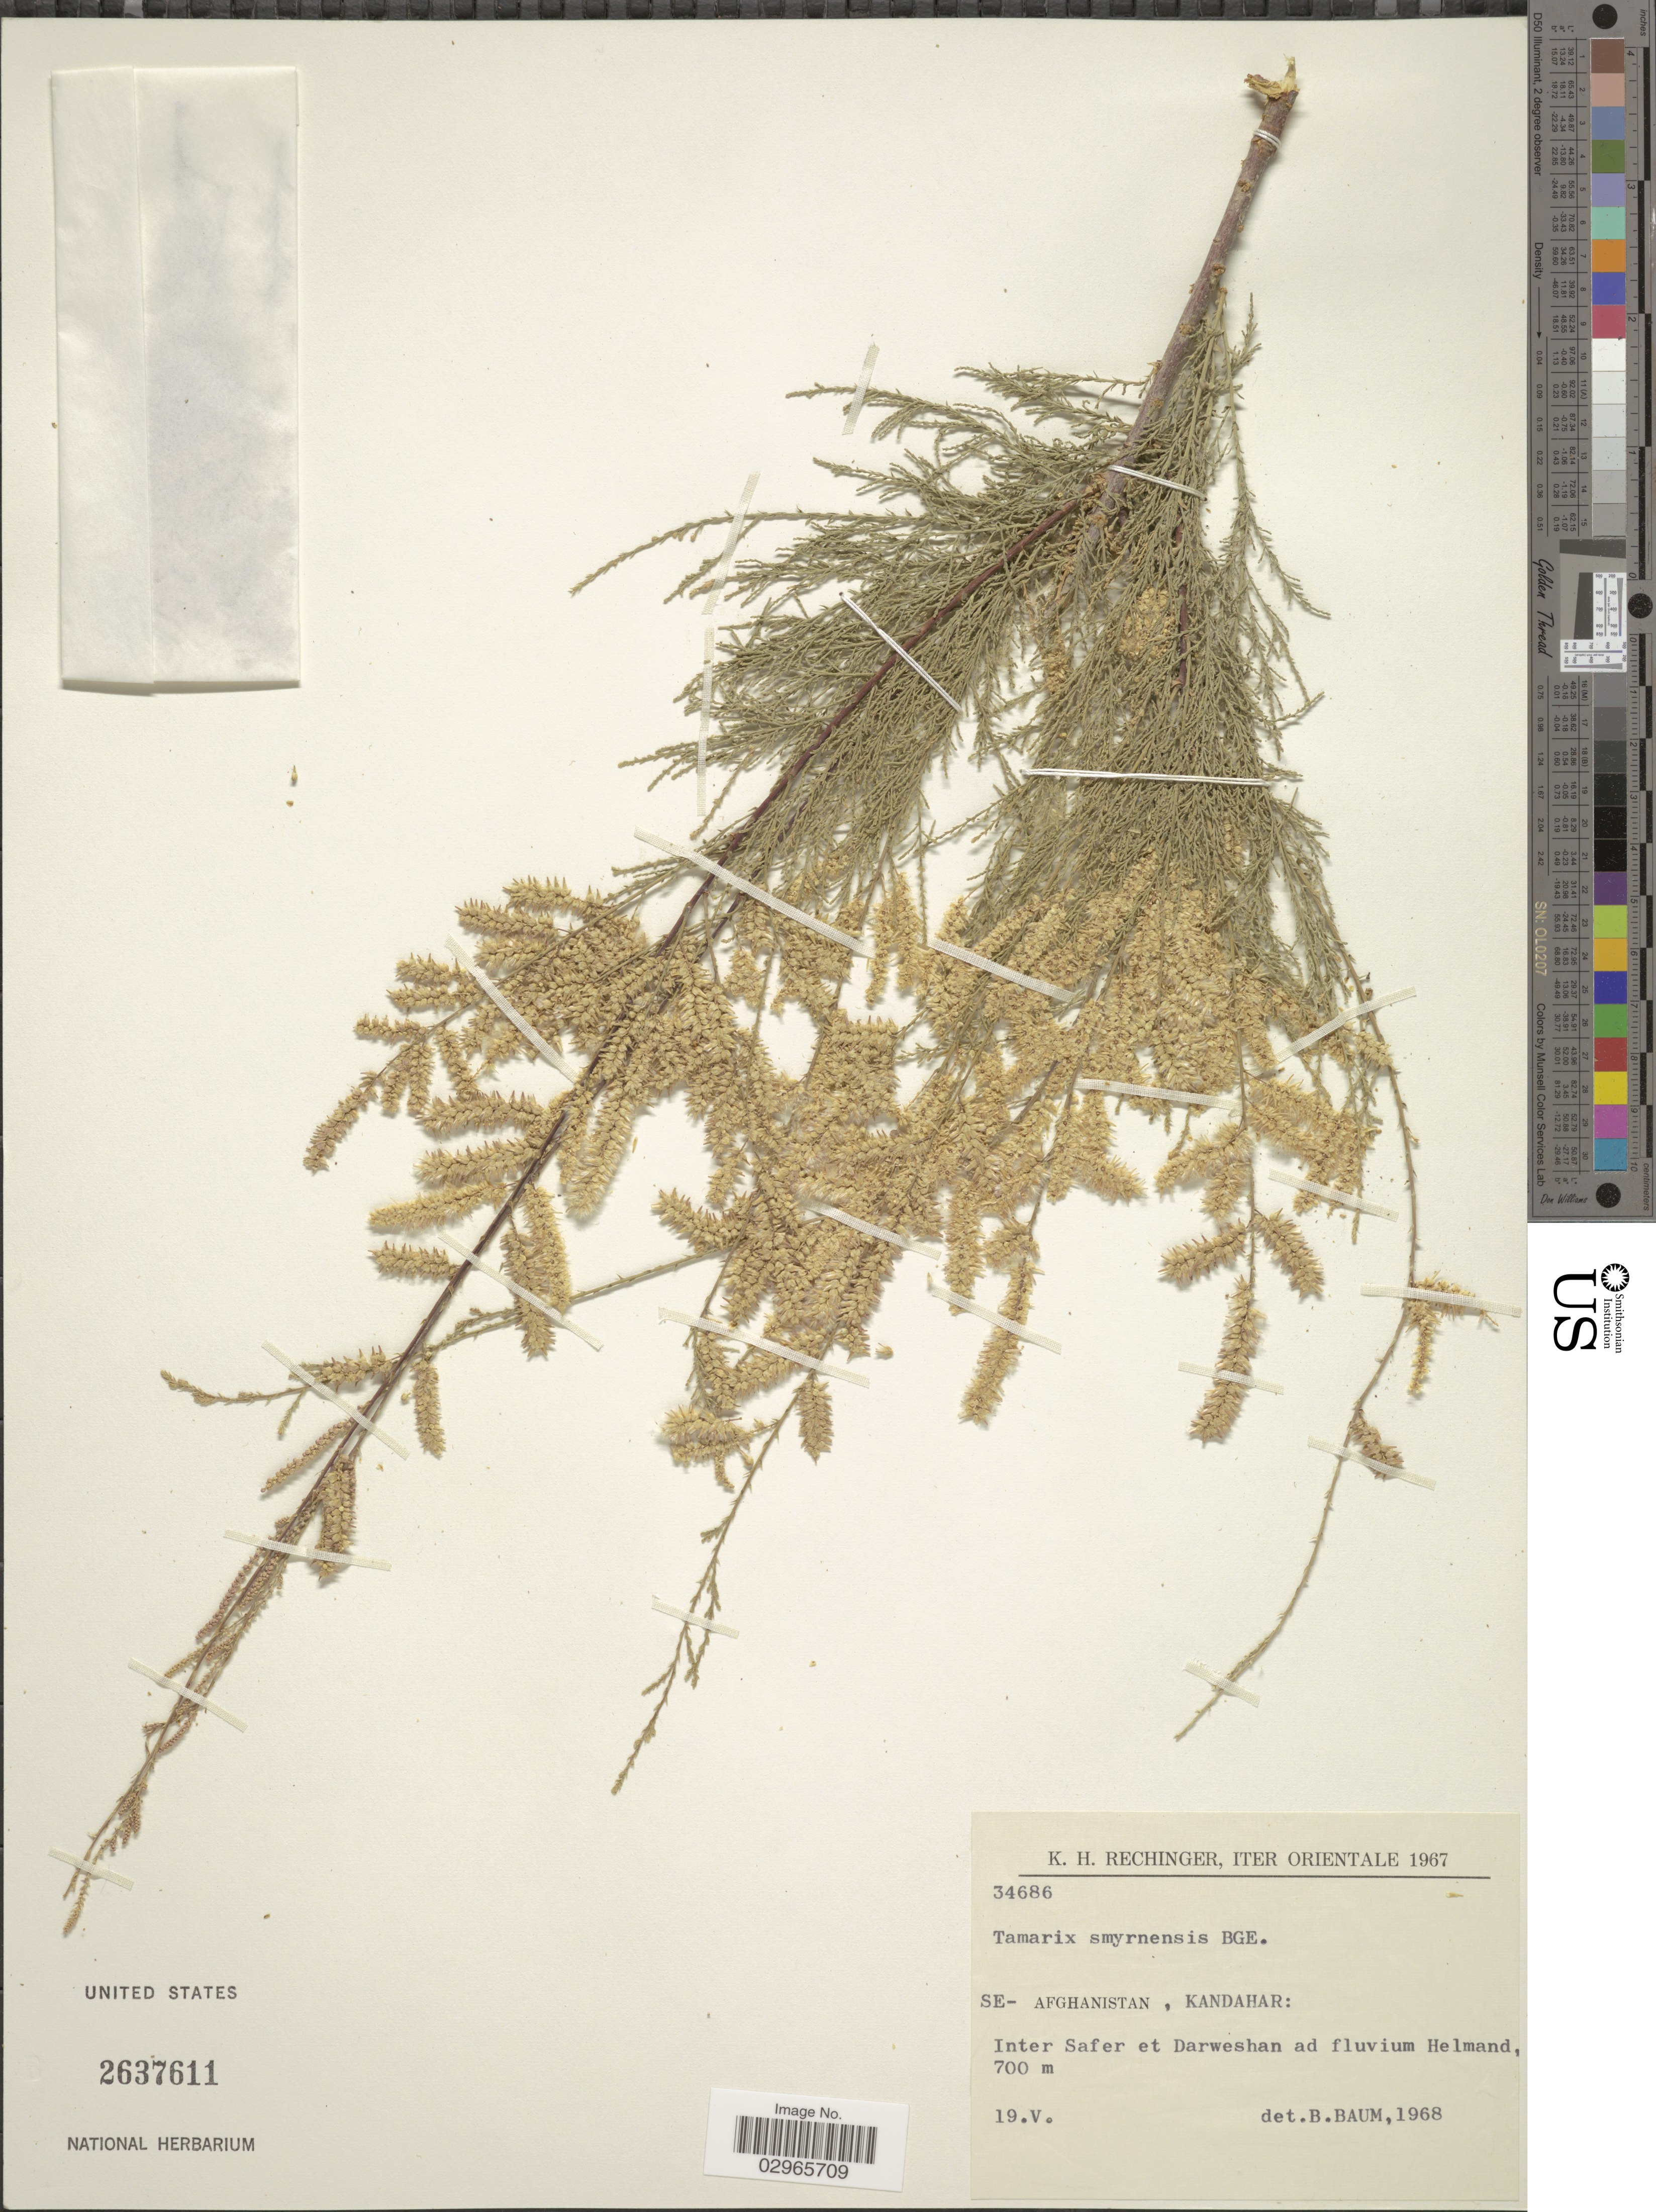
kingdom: Plantae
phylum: Tracheophyta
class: Magnoliopsida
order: Caryophyllales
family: Tamaricaceae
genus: Tamarix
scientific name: Tamarix smyrnensis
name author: Bunge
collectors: K. H. Rechinger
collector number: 34686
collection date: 1967-05-19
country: Afghanistan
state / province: Kandahar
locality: Iter Orientale. SE- Afghanistan: Inter Safer et Darweshan ad fluvium Helmand.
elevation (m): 700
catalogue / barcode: US 2637611